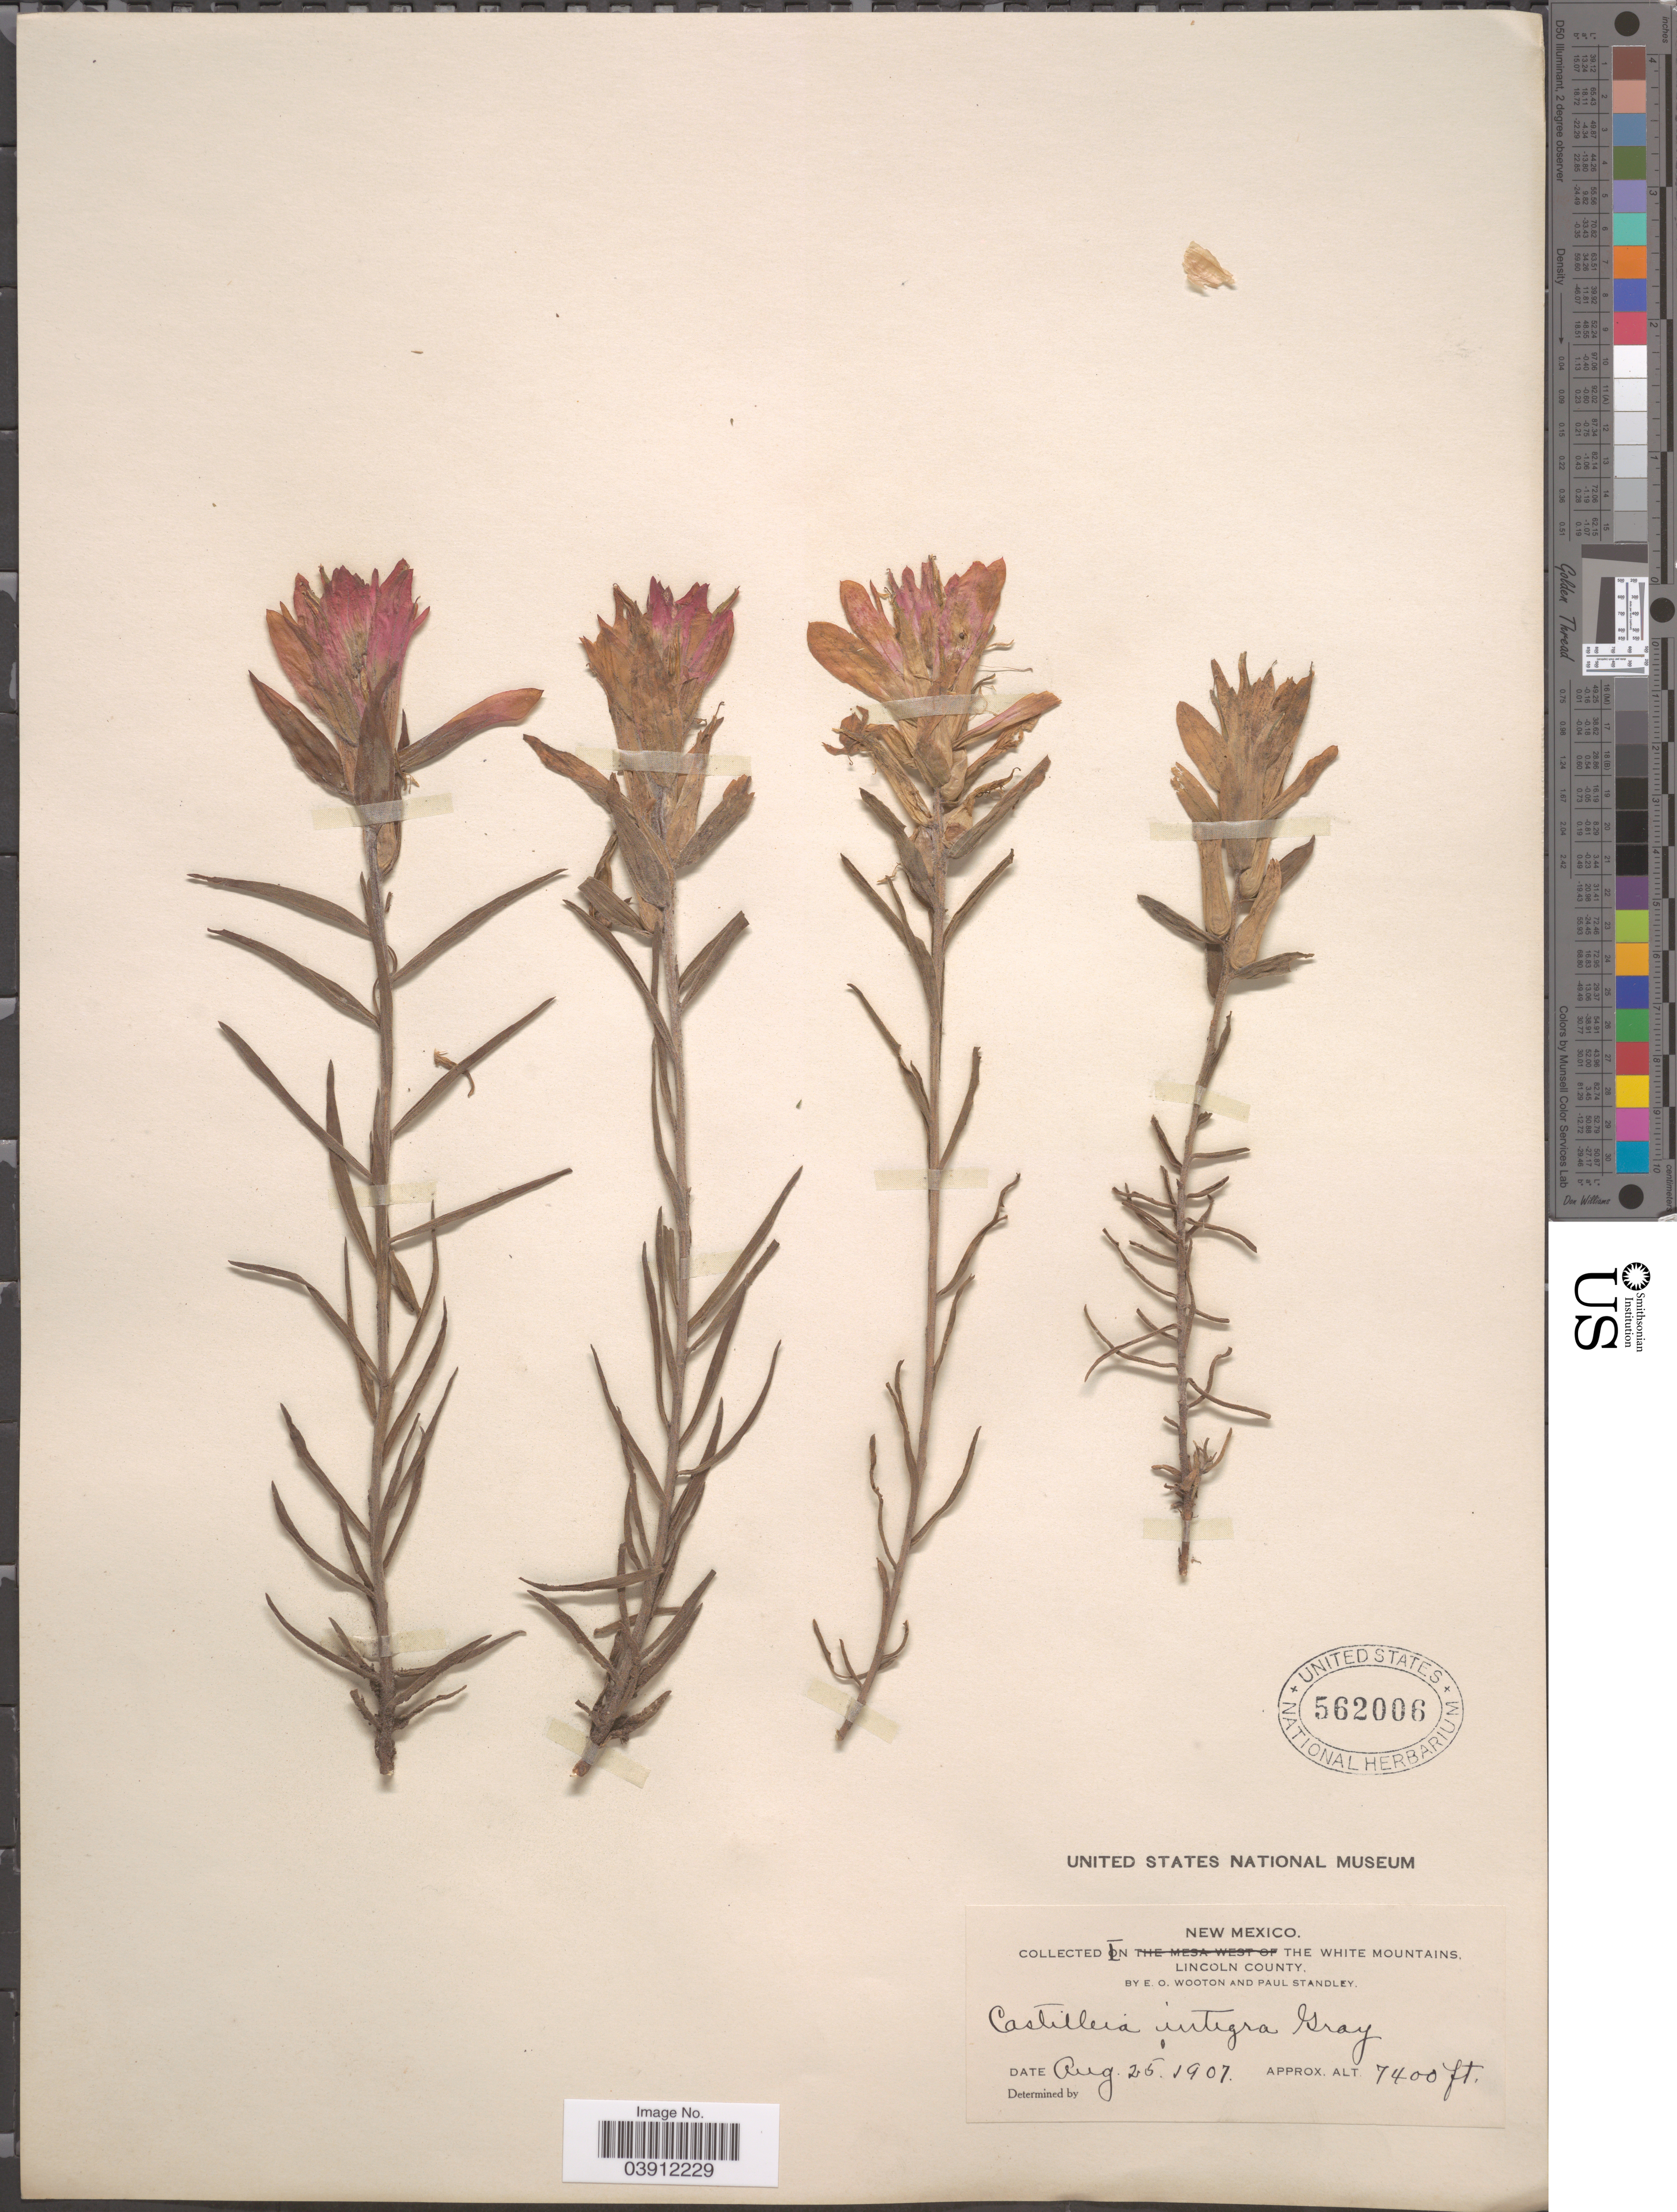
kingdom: Plantae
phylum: Tracheophyta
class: Magnoliopsida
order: Lamiales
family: Orobanchaceae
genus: Castilleja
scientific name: Castilleja integra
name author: A. Gray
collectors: E. O. Wooton & P. C. Standley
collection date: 1907-08-25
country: United States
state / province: New Mexico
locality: In the White Mountains, Lincoln County.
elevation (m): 2256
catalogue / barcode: US 562006